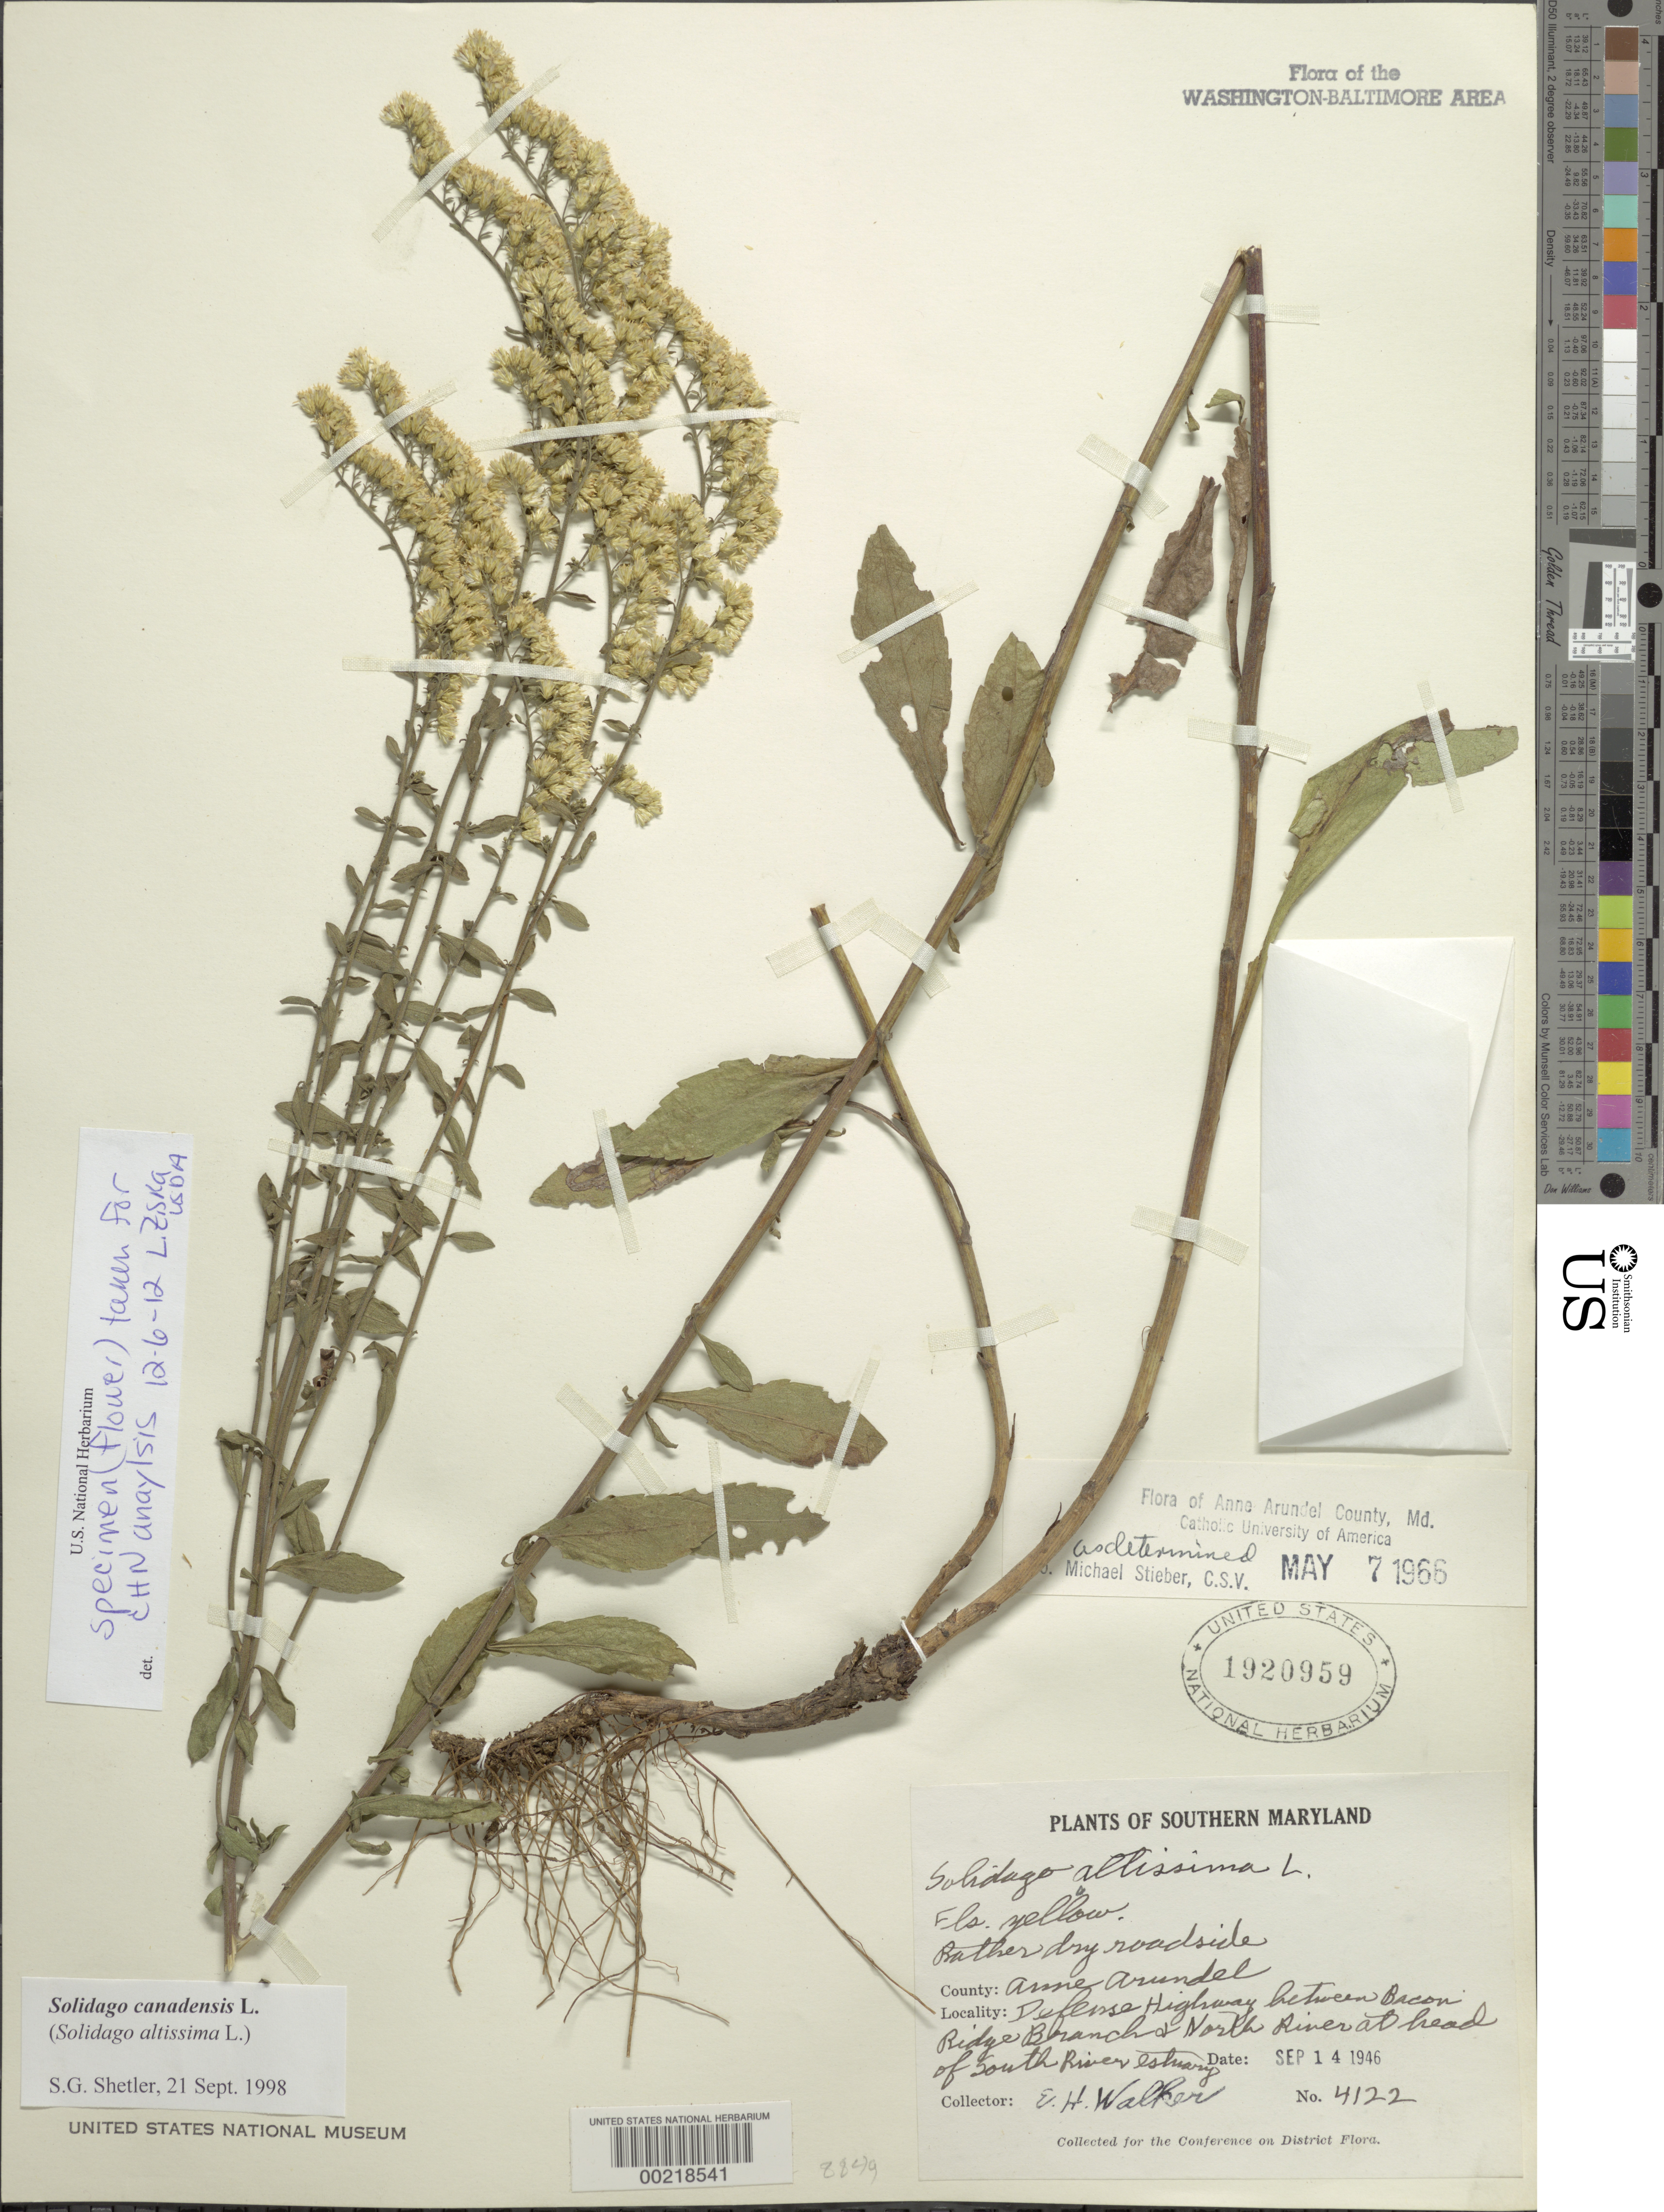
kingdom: Plantae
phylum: Tracheophyta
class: Magnoliopsida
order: Asterales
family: Asteraceae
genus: Solidago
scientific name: Solidago canadensis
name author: L.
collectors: E. H. Walker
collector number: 4122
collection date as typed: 14 Sep 1946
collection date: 1946-09-14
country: United States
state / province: Maryland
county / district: Anne Arundel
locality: Defense Highway between Bacon Ridge Branch and North River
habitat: Rather dry roadside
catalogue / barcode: US 1920959